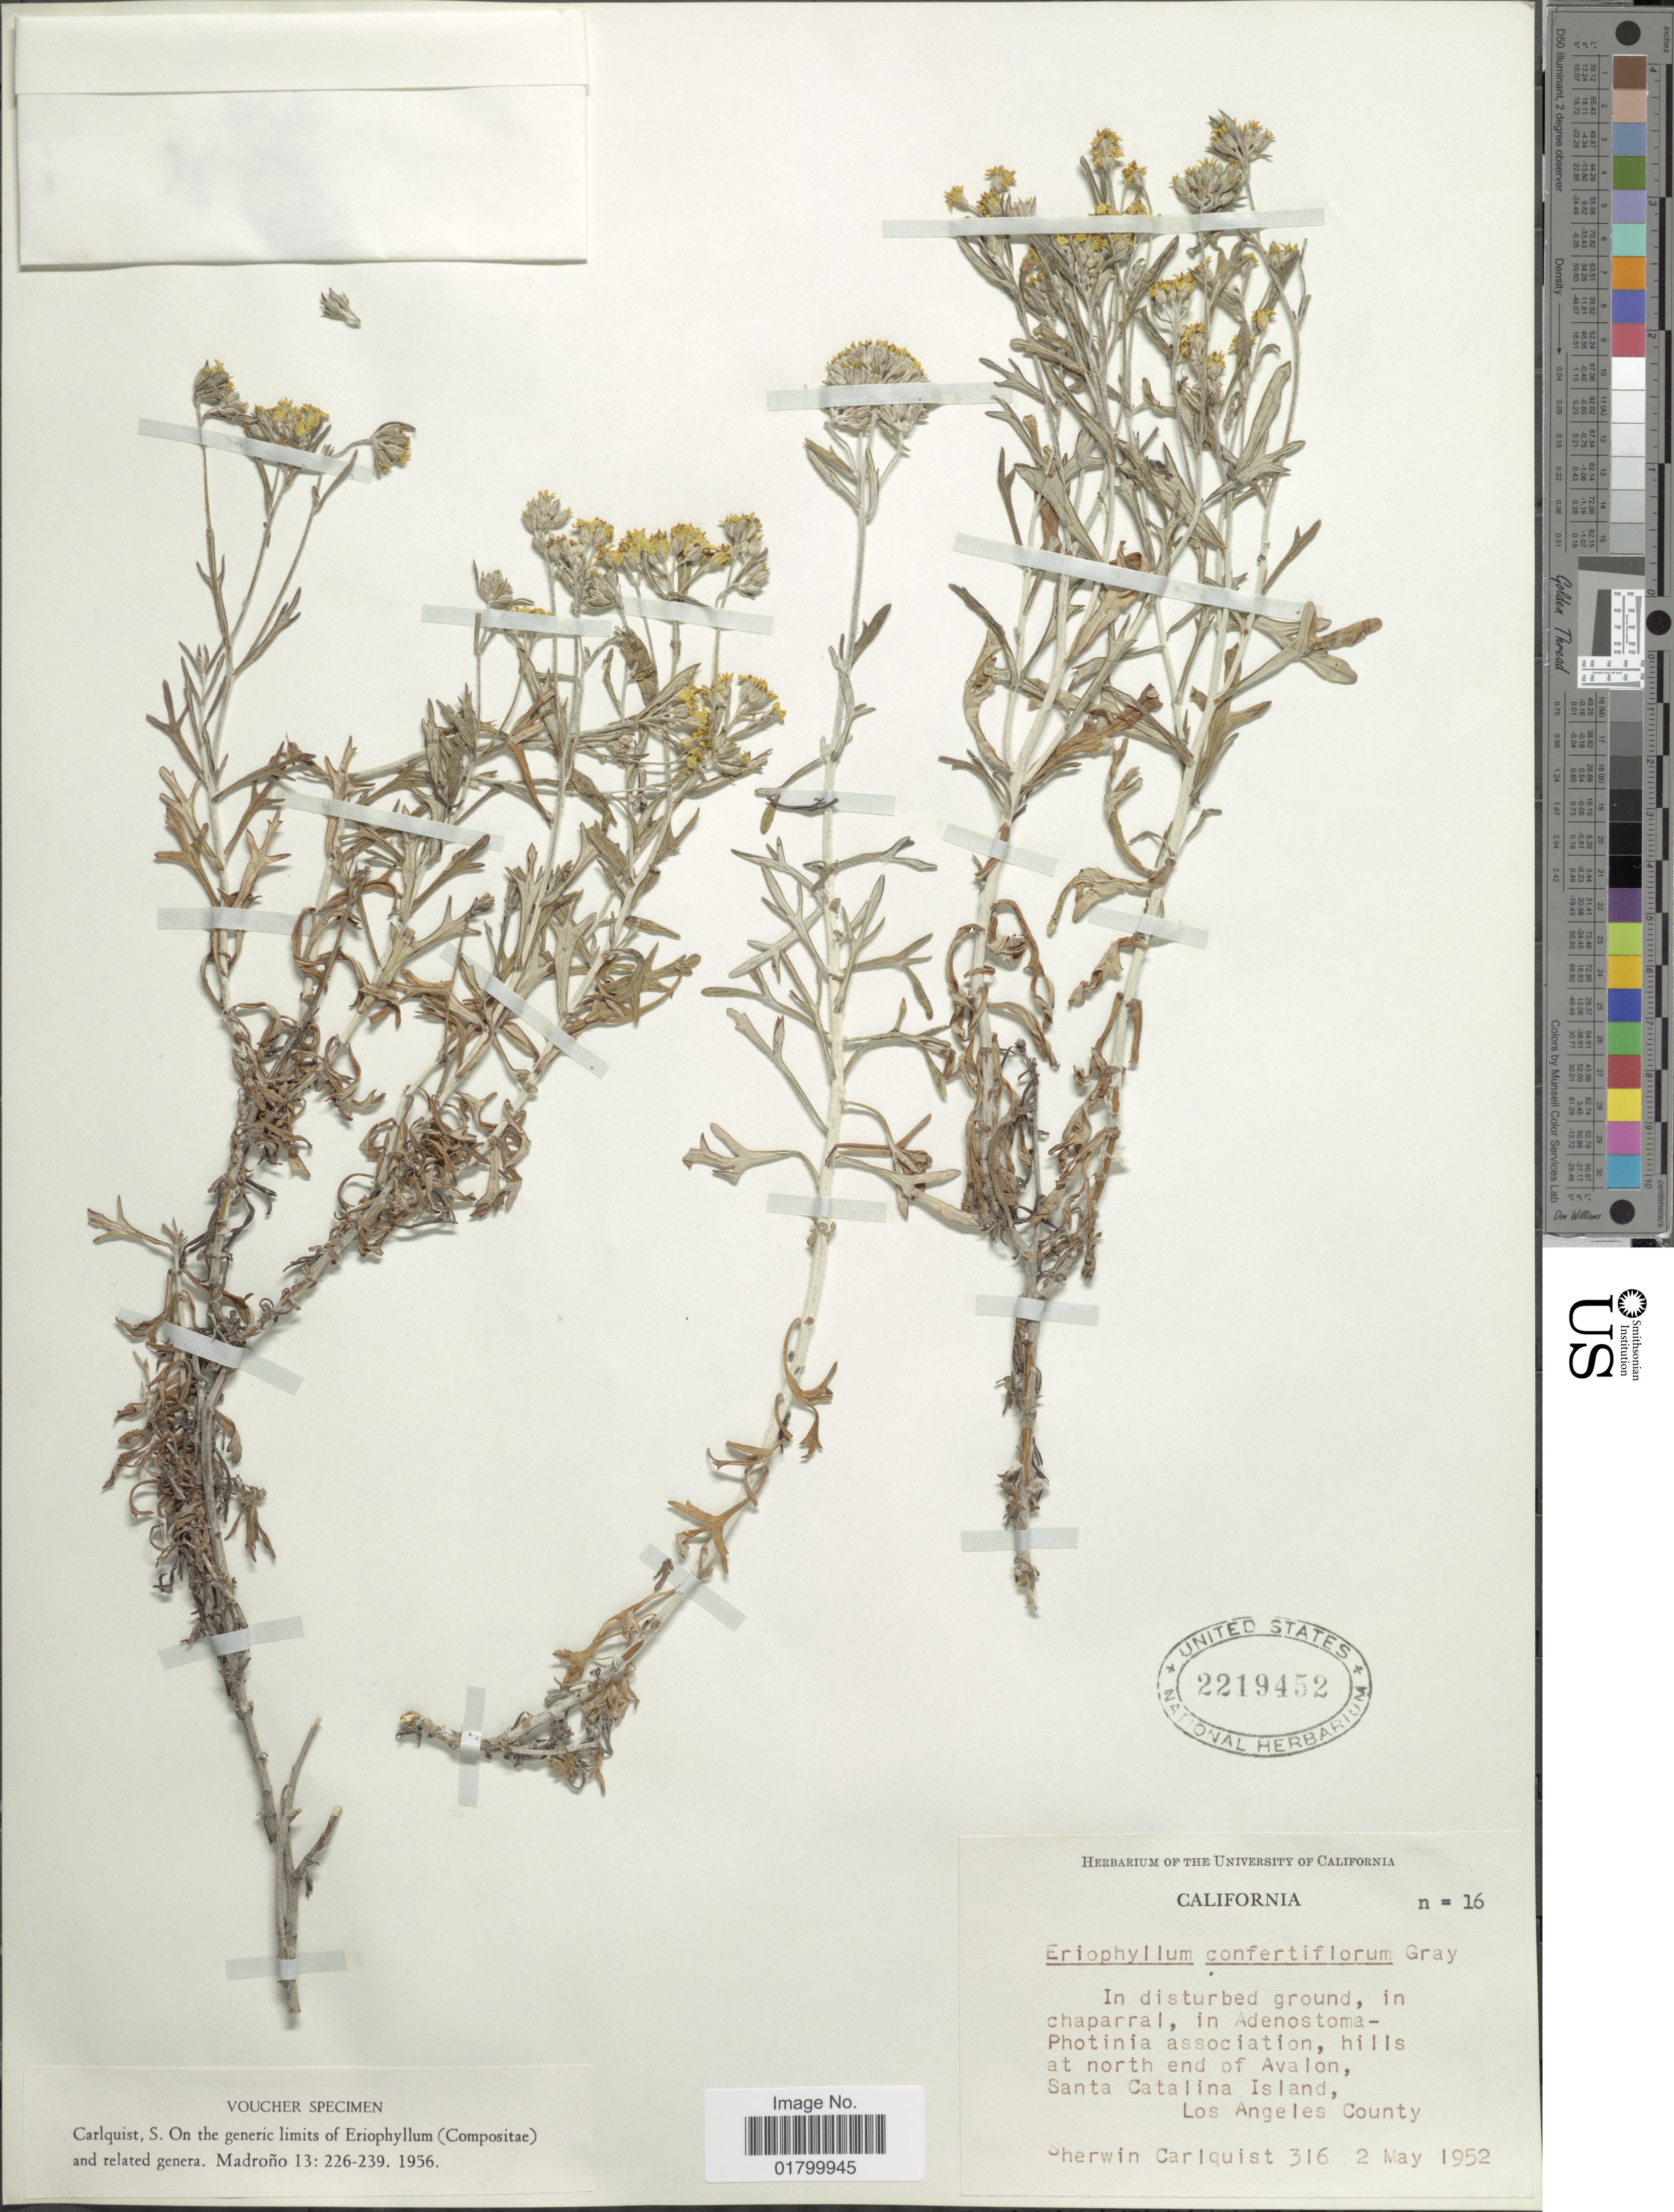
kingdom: Plantae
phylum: Tracheophyta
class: Magnoliopsida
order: Asterales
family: Asteraceae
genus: Eriophyllum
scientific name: Eriophyllum confertiflorum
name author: (DC.) A. Gray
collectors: S. Carlquist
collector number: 316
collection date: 1952-05-02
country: United States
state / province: California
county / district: Los Angeles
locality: Hills at north end of Avalon, Santa Catalina Island, Los Angeles County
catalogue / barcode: US 2219452